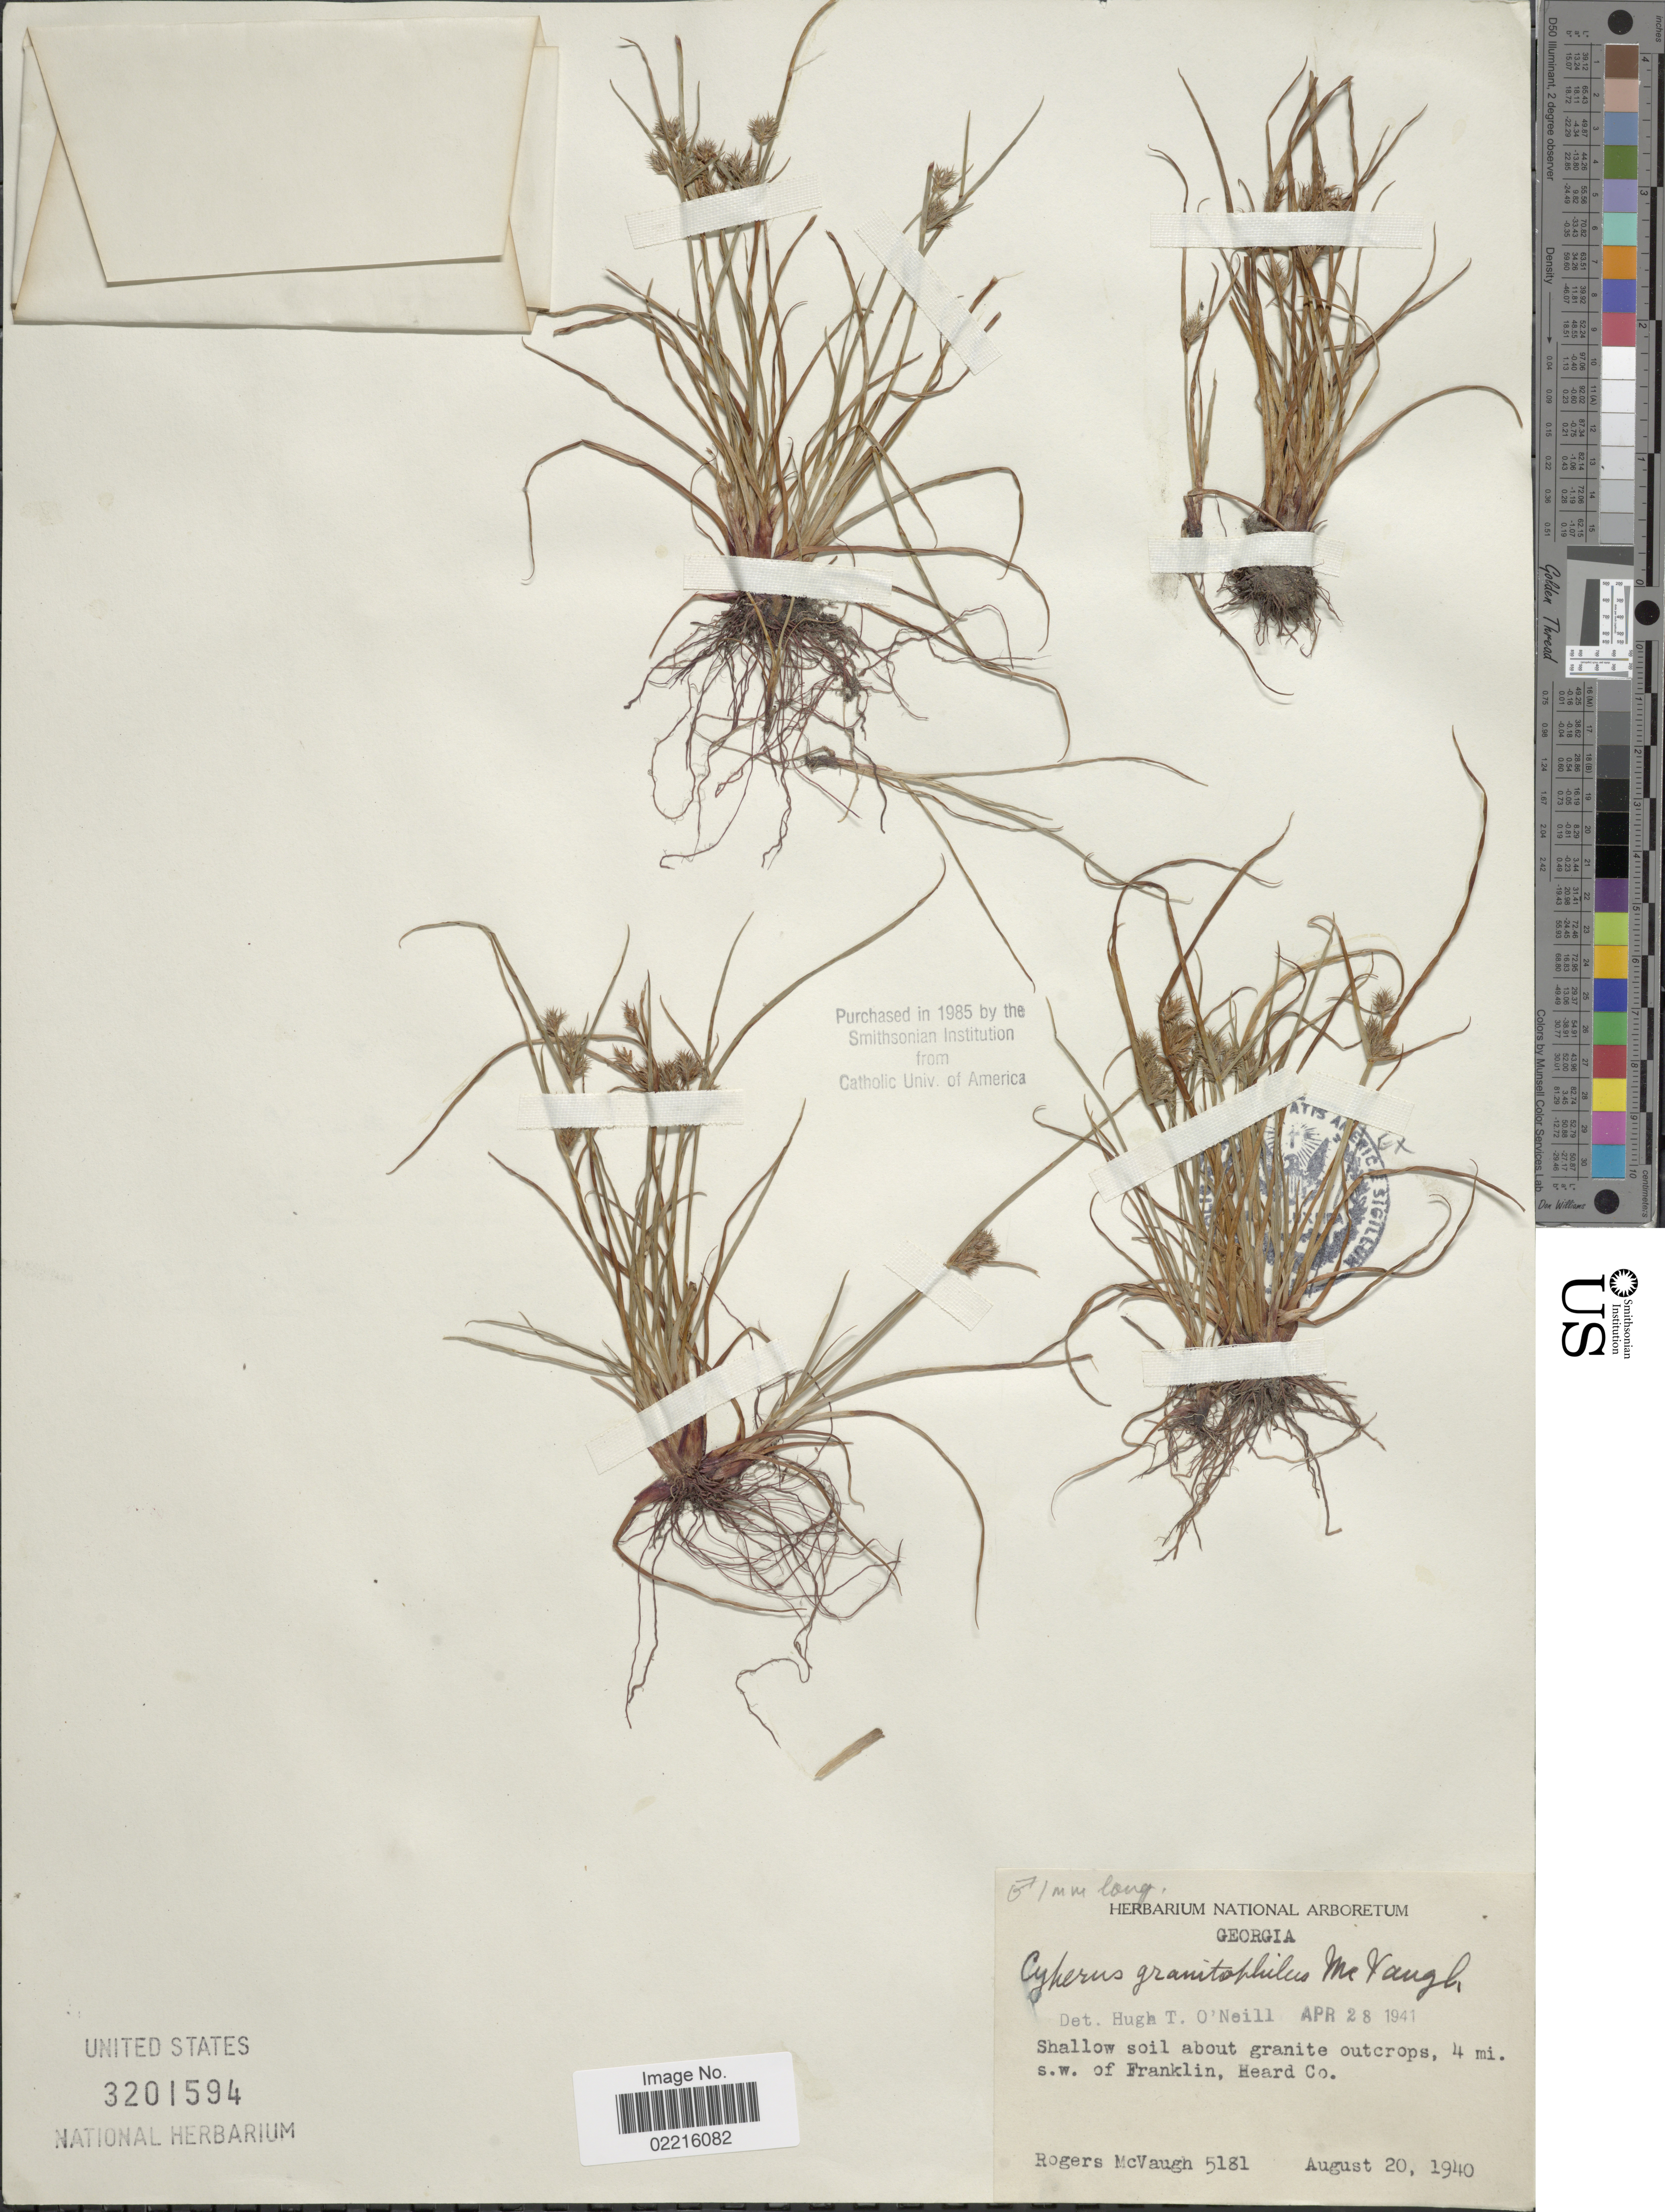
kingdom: Plantae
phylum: Tracheophyta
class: Liliopsida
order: Poales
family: Cyperaceae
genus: Cyperus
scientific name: Cyperus granitophilus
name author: McVaugh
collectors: R. McVaugh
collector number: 5181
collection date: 1940-08-20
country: United States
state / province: Georgia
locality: Shallow soil about granite outcrops, 4 mi s.w. of Franklin, Heard Co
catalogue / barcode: US 3201594